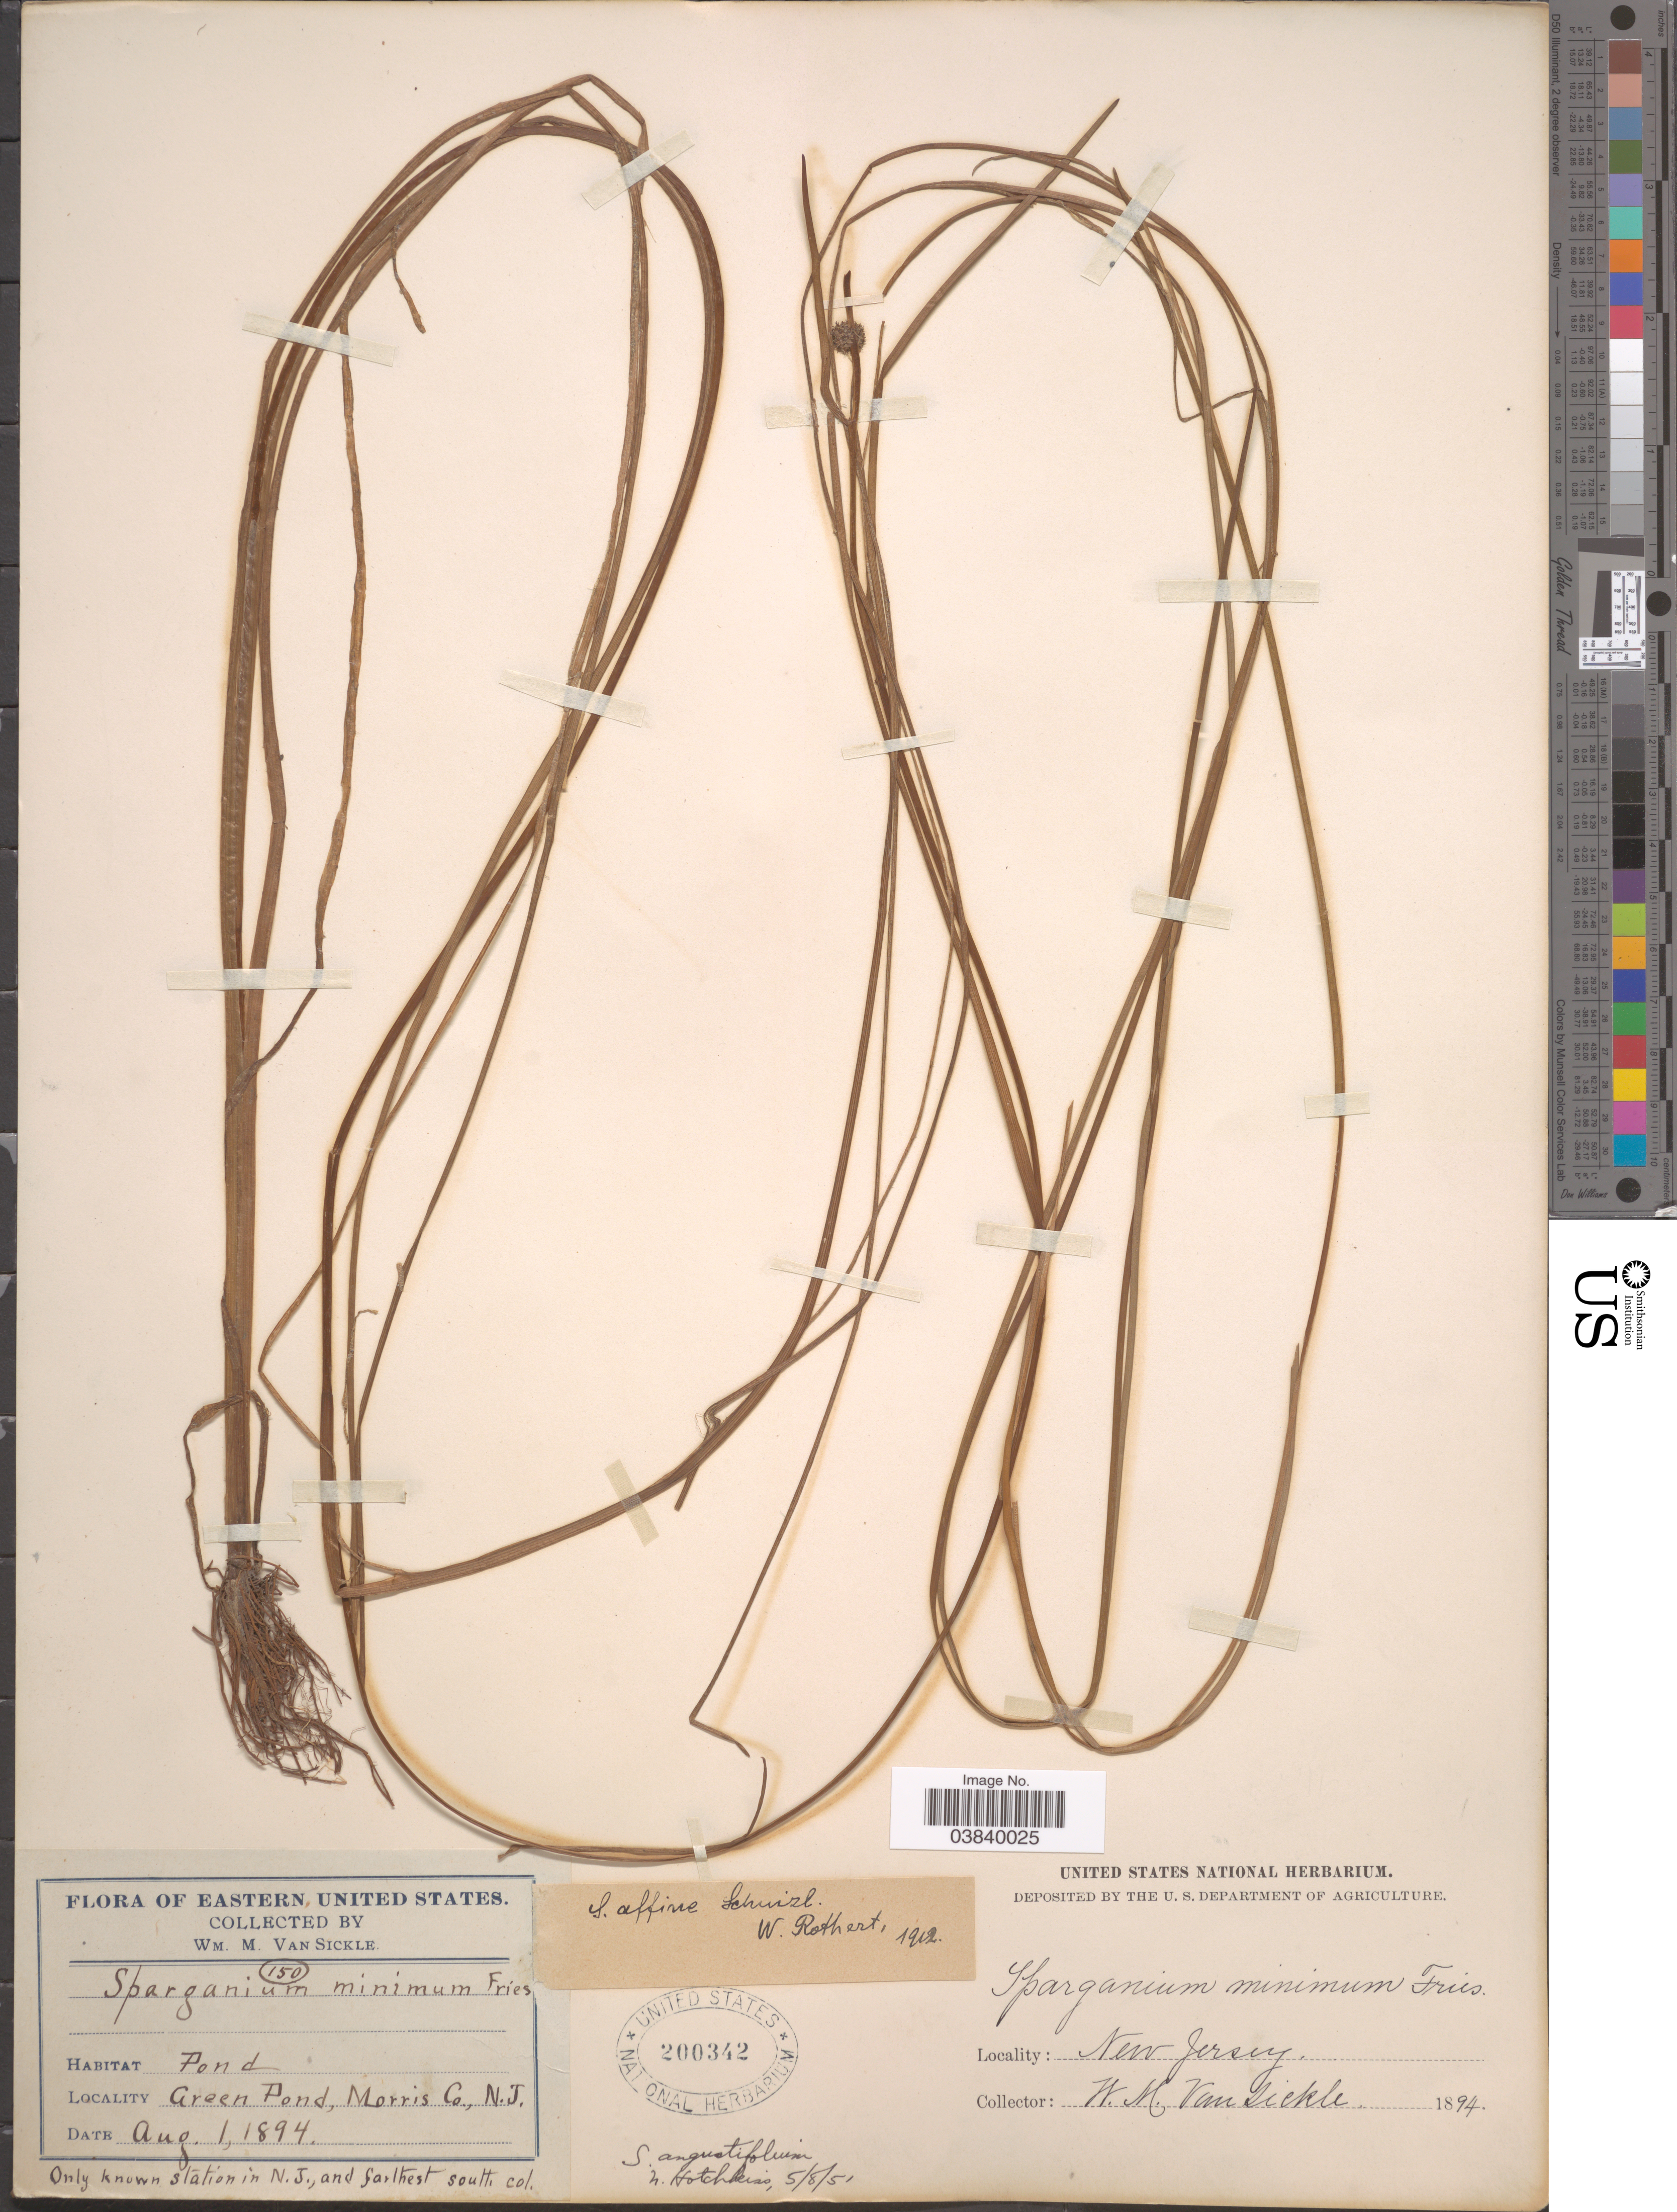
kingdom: Plantae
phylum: Tracheophyta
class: Liliopsida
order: Poales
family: Typhaceae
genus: Sparganium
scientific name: Sparganium angustifolium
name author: Michx.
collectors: W. M. Van Sickle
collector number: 150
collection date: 1894-08-01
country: United States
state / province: New Jersey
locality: Eastern United States. Green Pond, Morris Co.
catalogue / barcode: US 200342